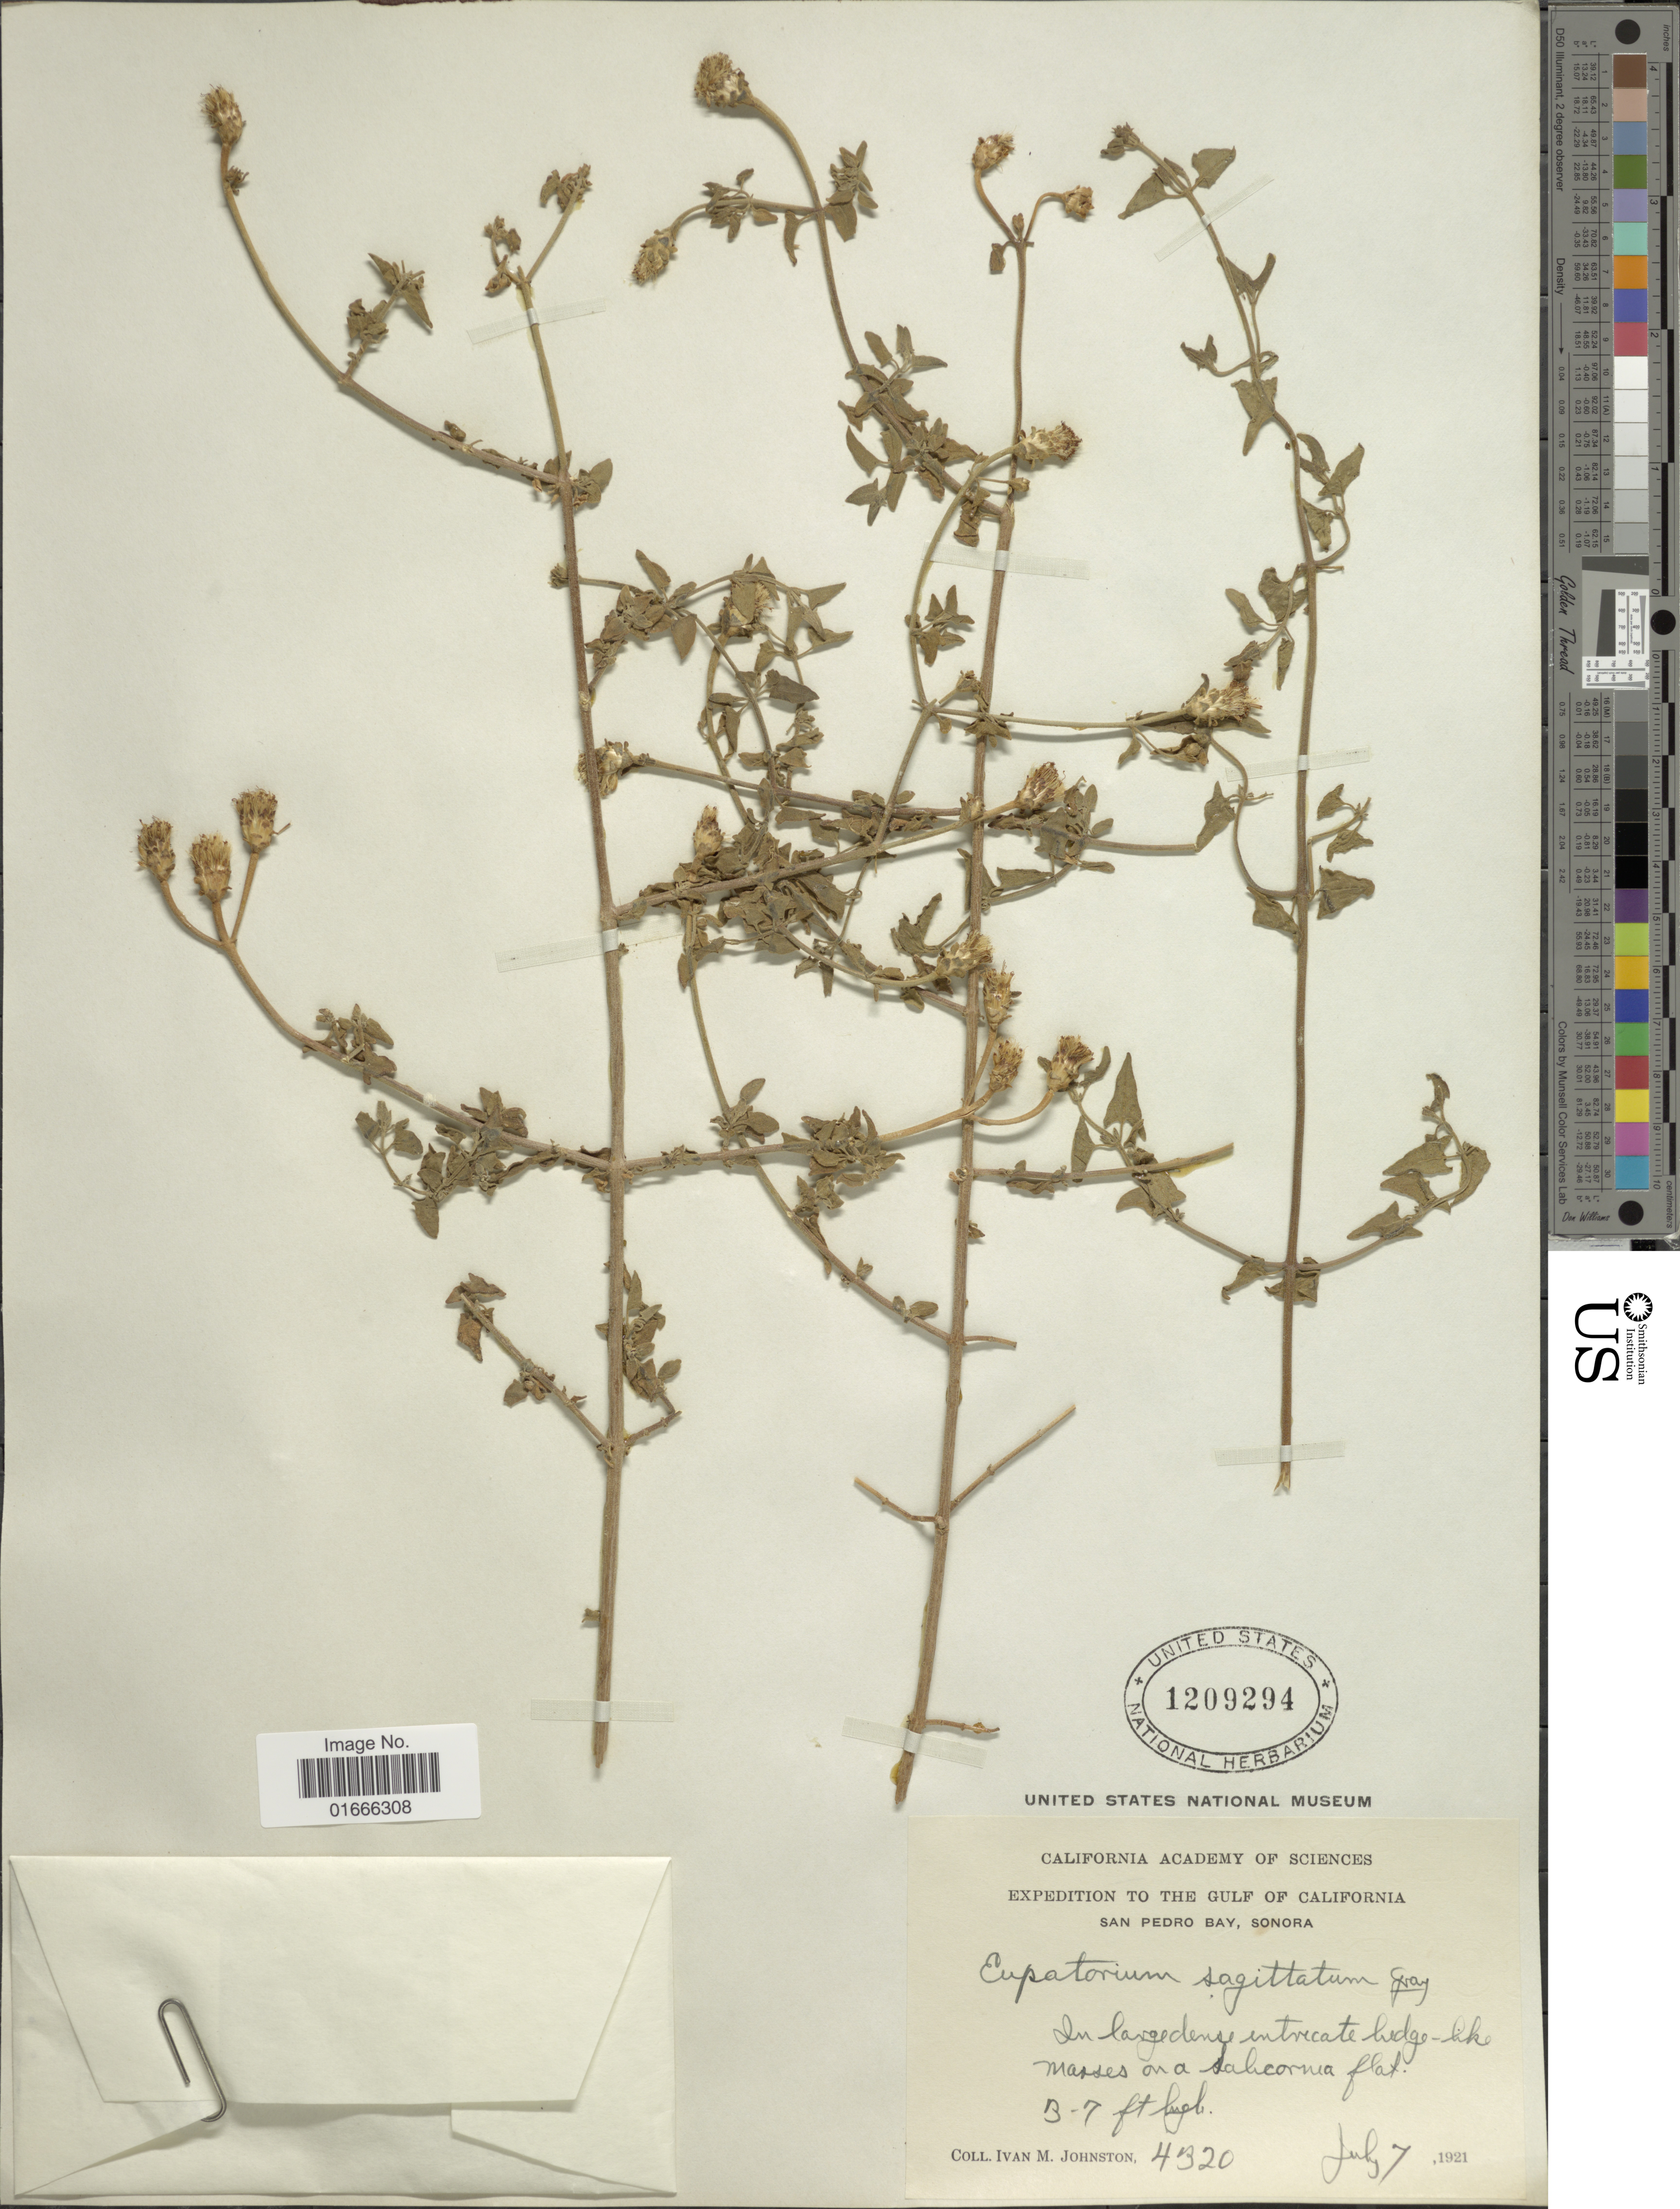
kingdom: Plantae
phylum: Tracheophyta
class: Magnoliopsida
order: Asterales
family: Asteraceae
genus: Chromolaena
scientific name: Chromolaena sagittata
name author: (A. Gray) R.M. King & H. Rob.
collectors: I.M. Johnston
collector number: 4320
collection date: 1921-07-07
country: Mexico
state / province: Sonora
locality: The gulf of California, San Pedro Bay, Sonora.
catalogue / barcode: US 1209294